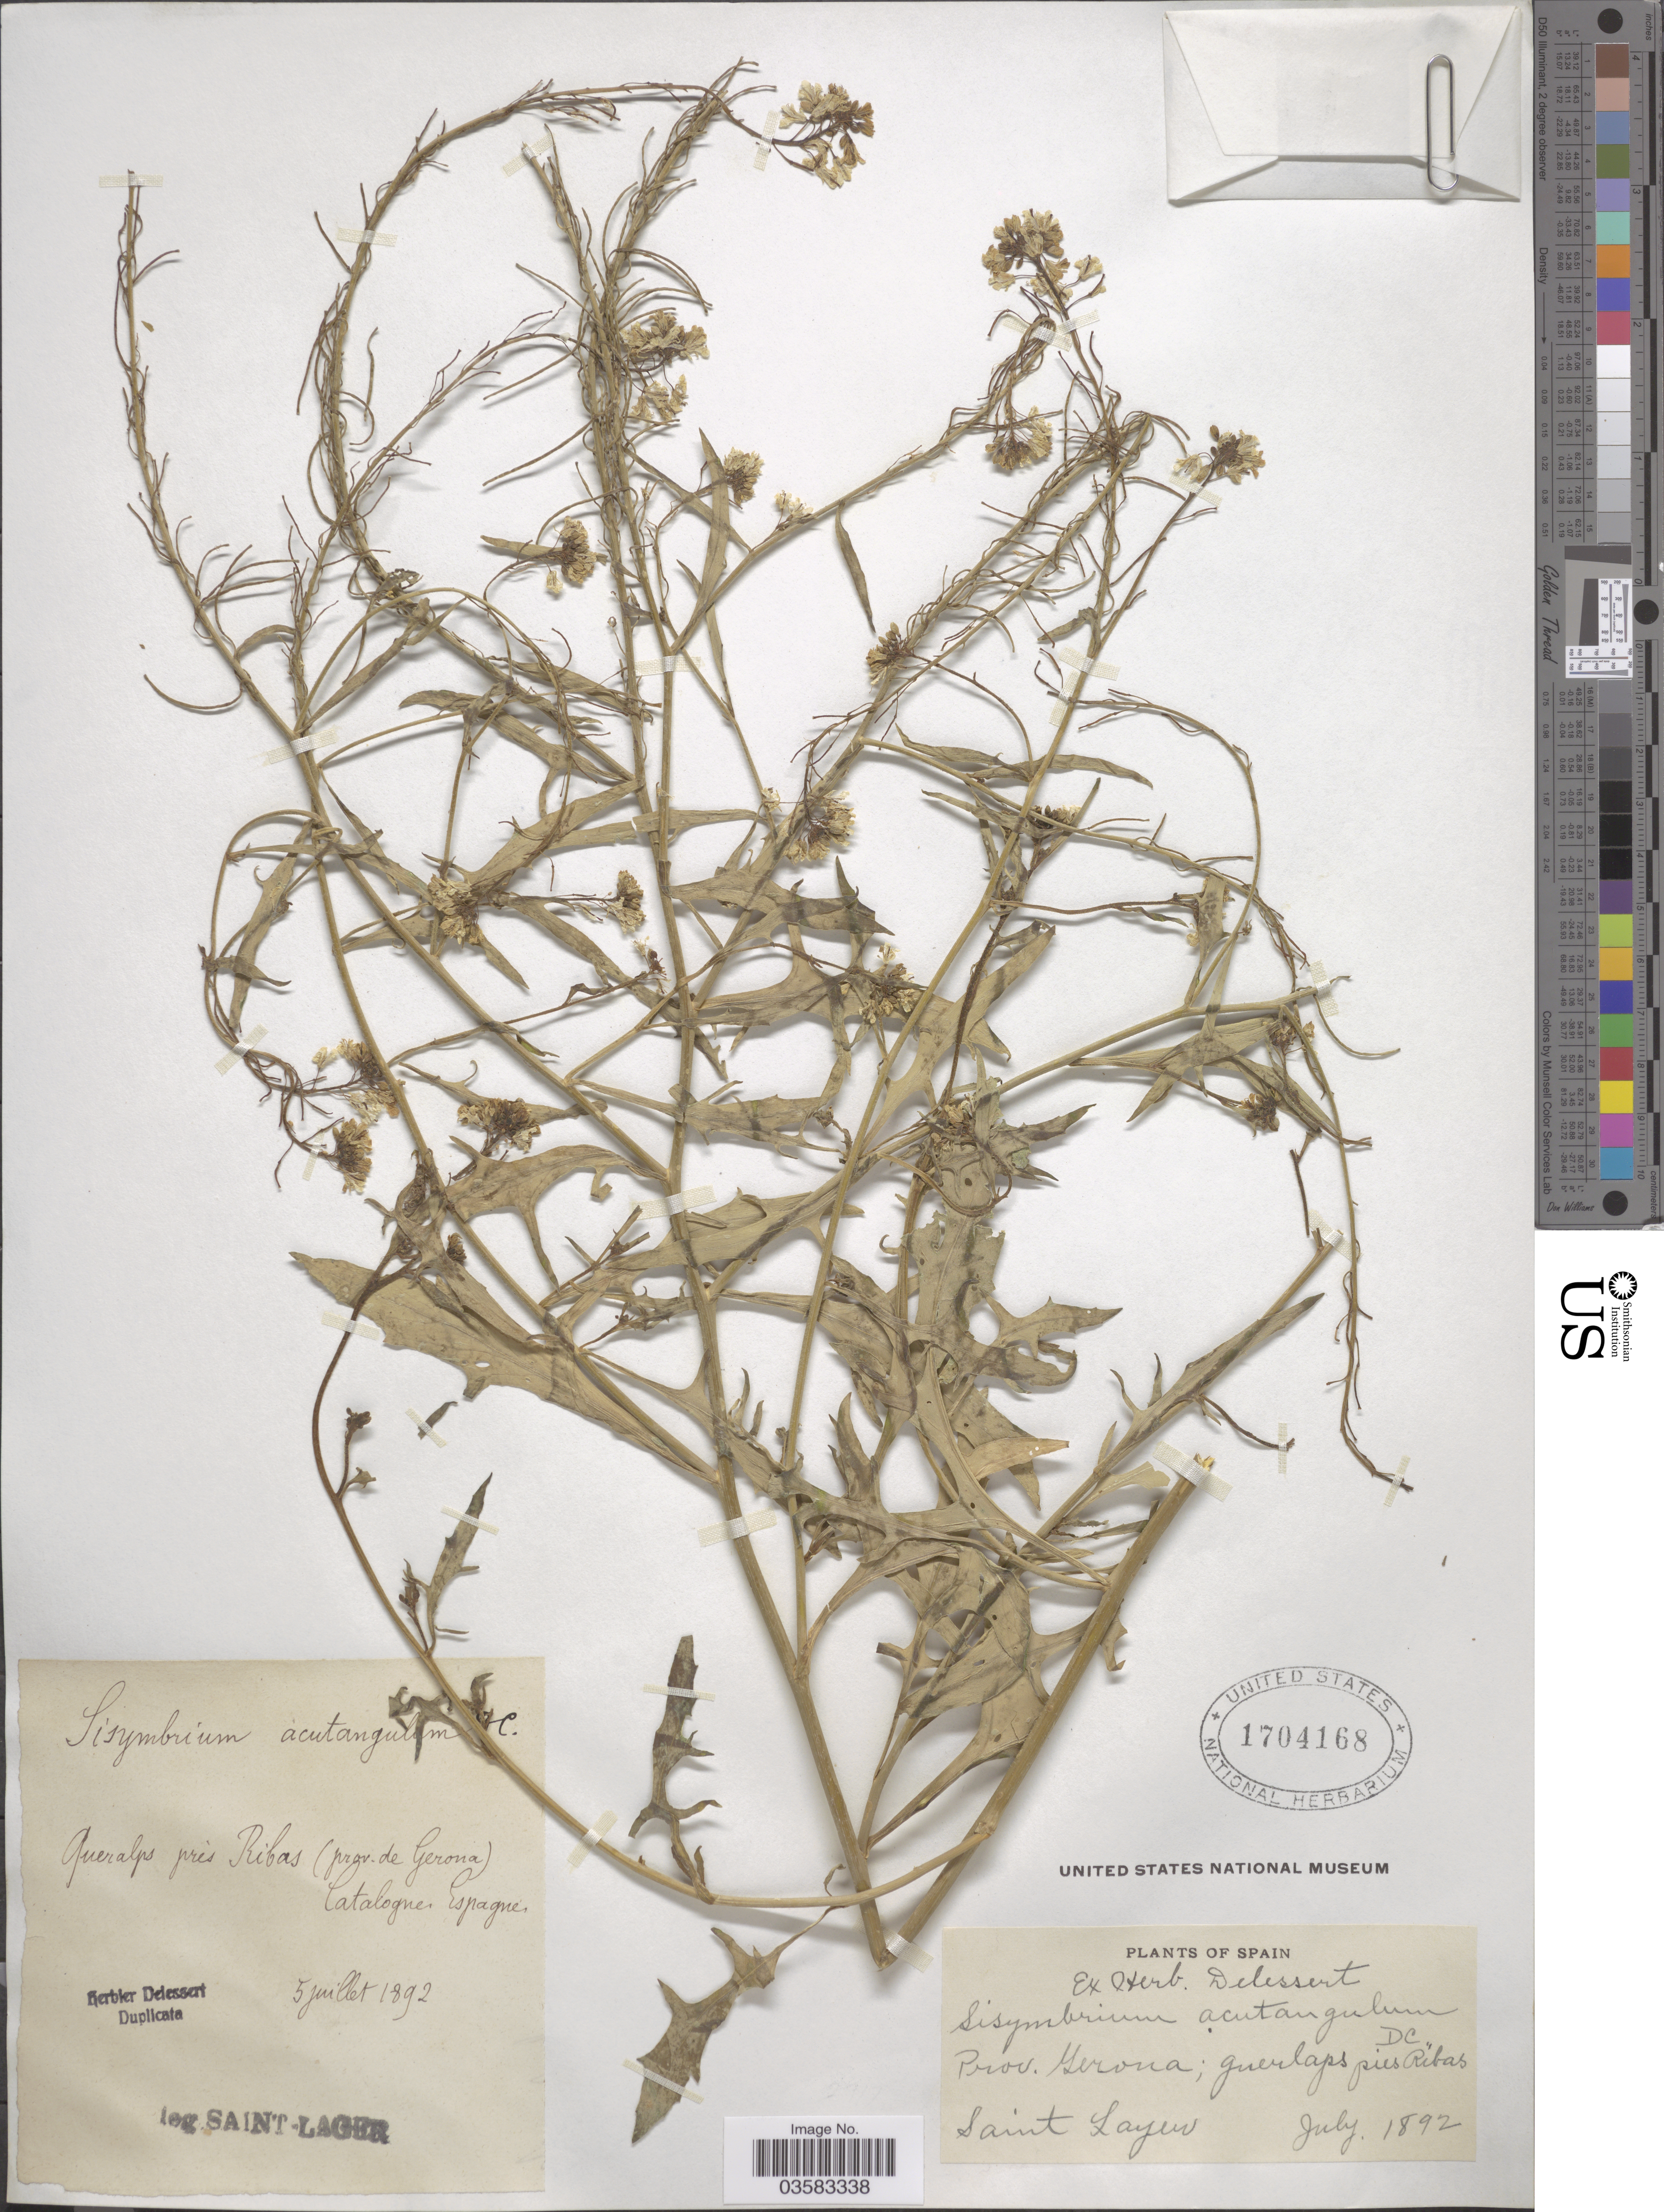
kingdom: Plantae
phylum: Tracheophyta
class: Magnoliopsida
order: Brassicales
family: Brassicaceae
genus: Sisymbrium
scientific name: Sisymbrium acutangulum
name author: DC.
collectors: Saint-Lager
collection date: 1892-07-05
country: Spain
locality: Gueralps pres Ribas (prov. de Gerona). Catalogne Espagne.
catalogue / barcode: US 1704168